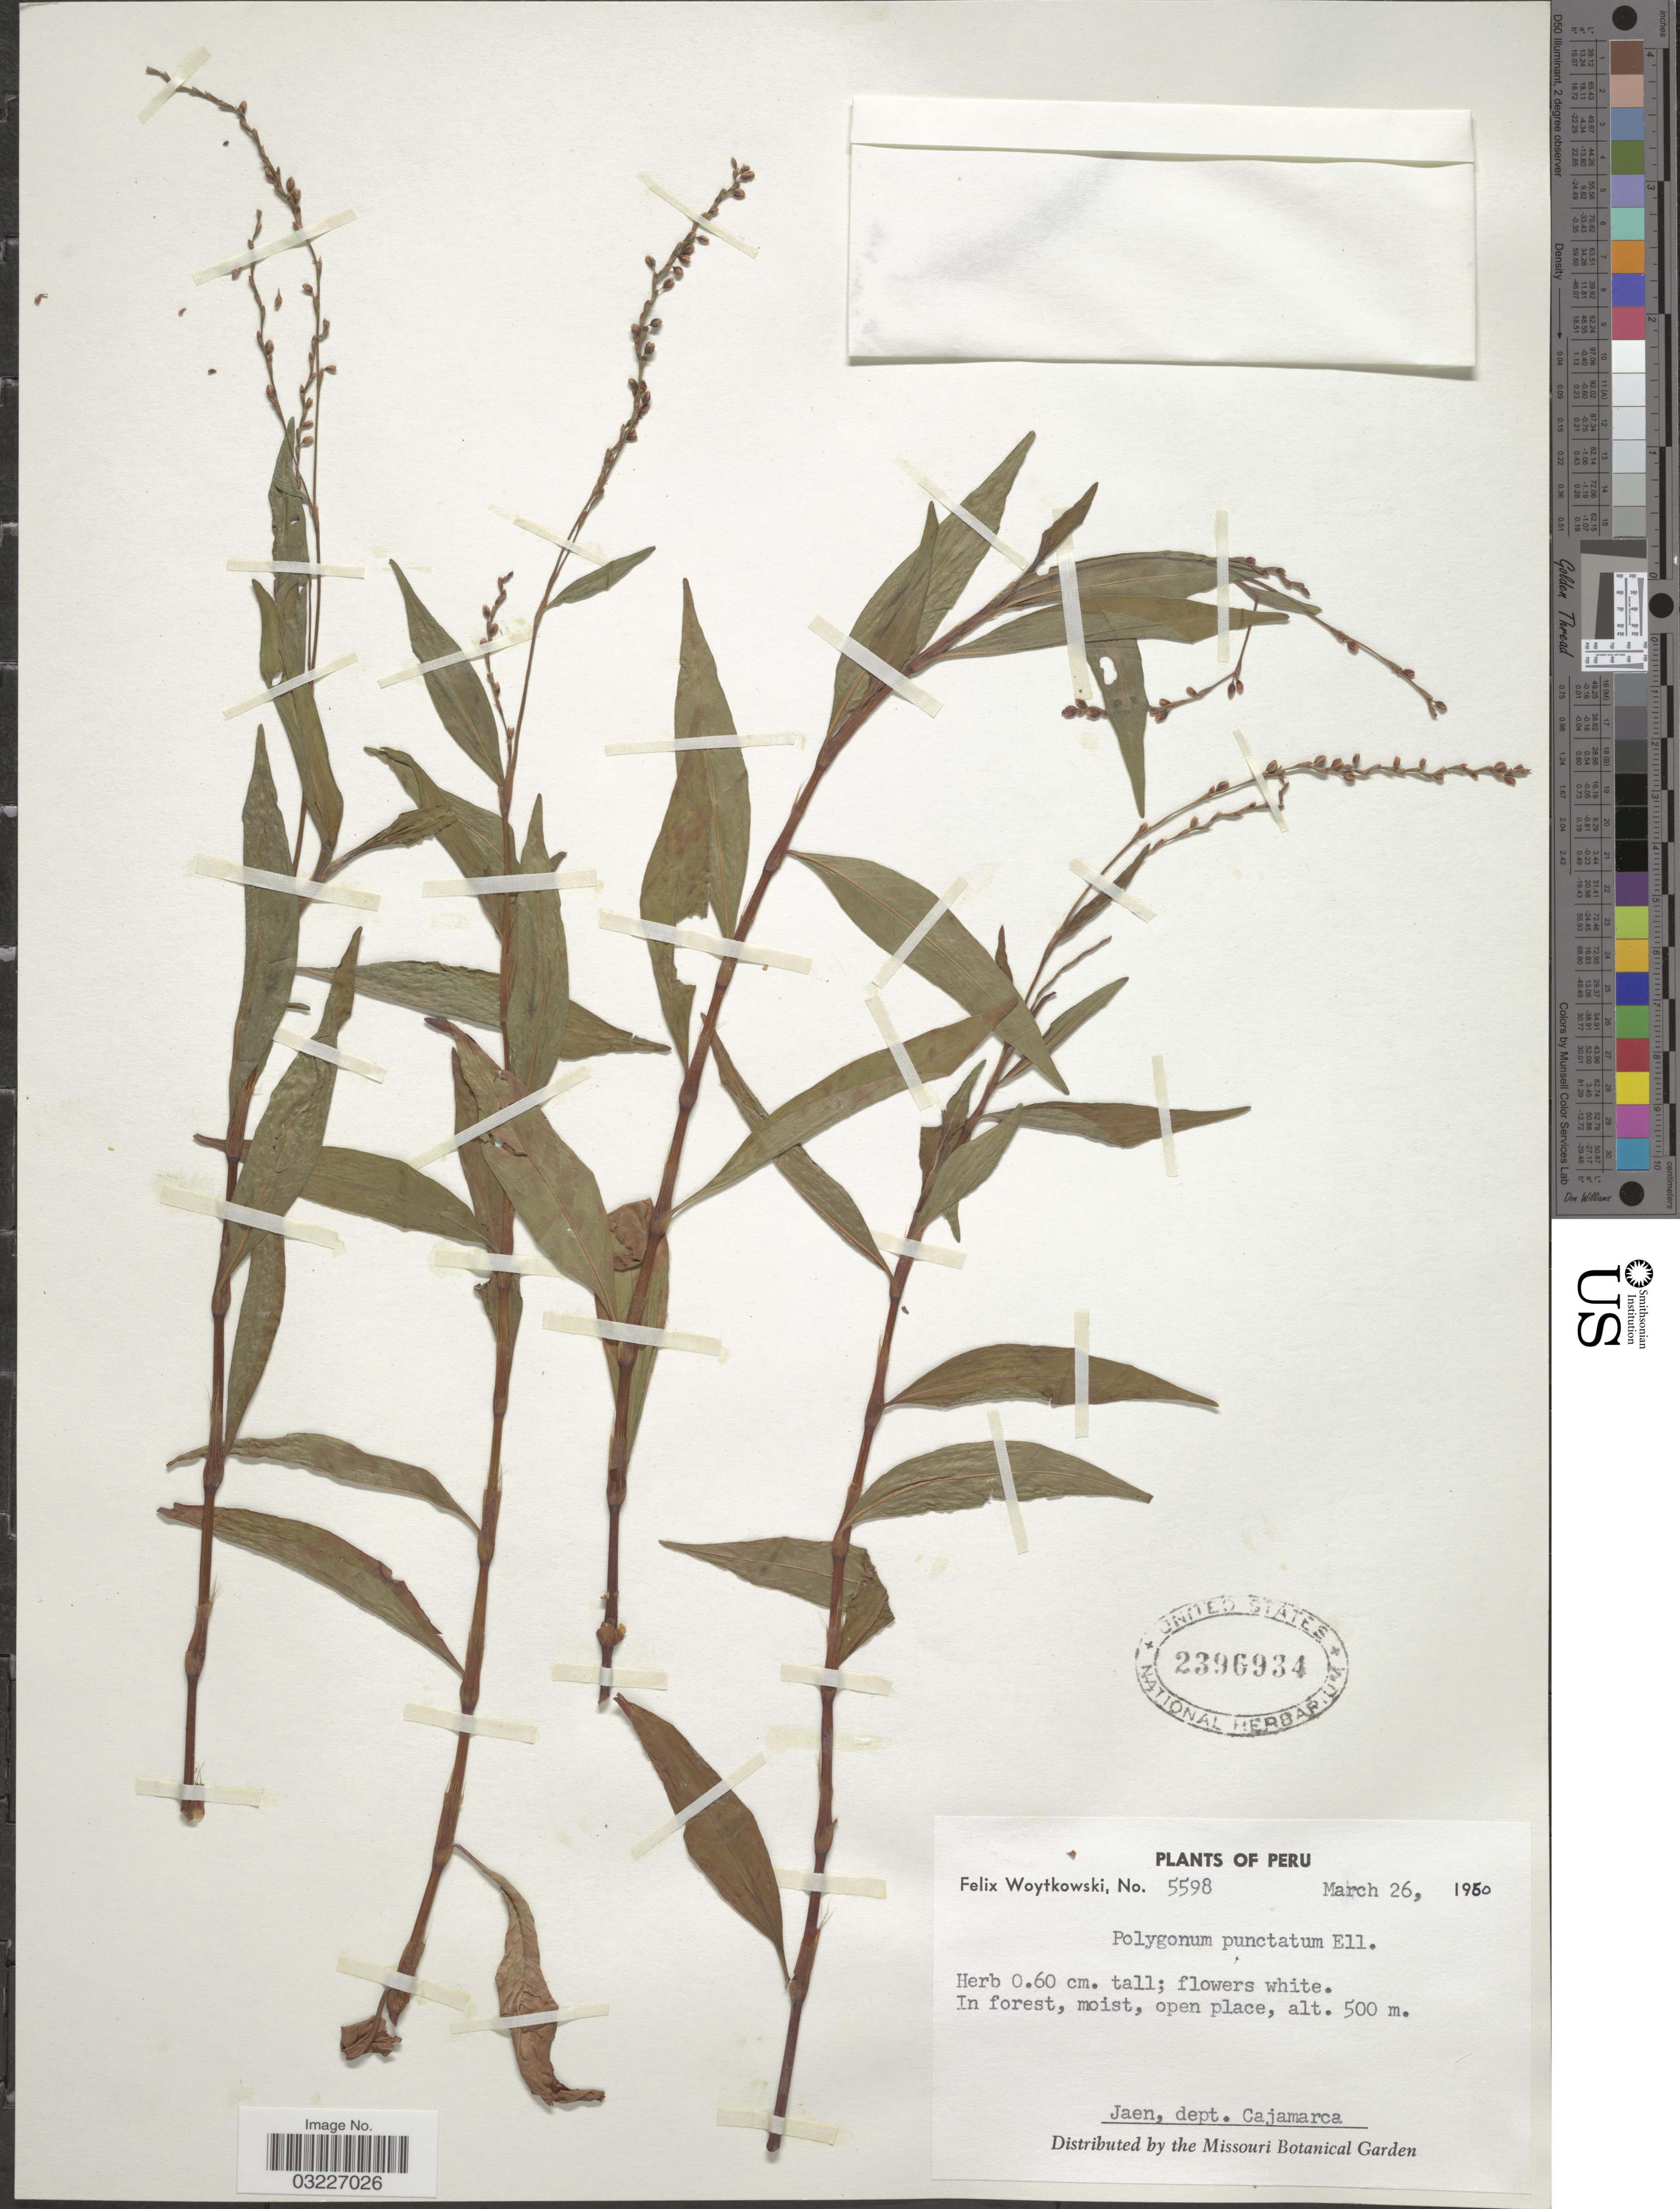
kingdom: Plantae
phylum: Tracheophyta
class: Magnoliopsida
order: Caryophyllales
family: Polygonaceae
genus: Polygonum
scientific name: Polygonum opelousanum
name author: Riddell ex Small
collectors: F. Woytkowski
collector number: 5598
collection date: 1960-03-26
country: Peru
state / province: Cajamarca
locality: Jaen, dept. Cajamarca.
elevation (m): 500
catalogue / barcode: US 2396934